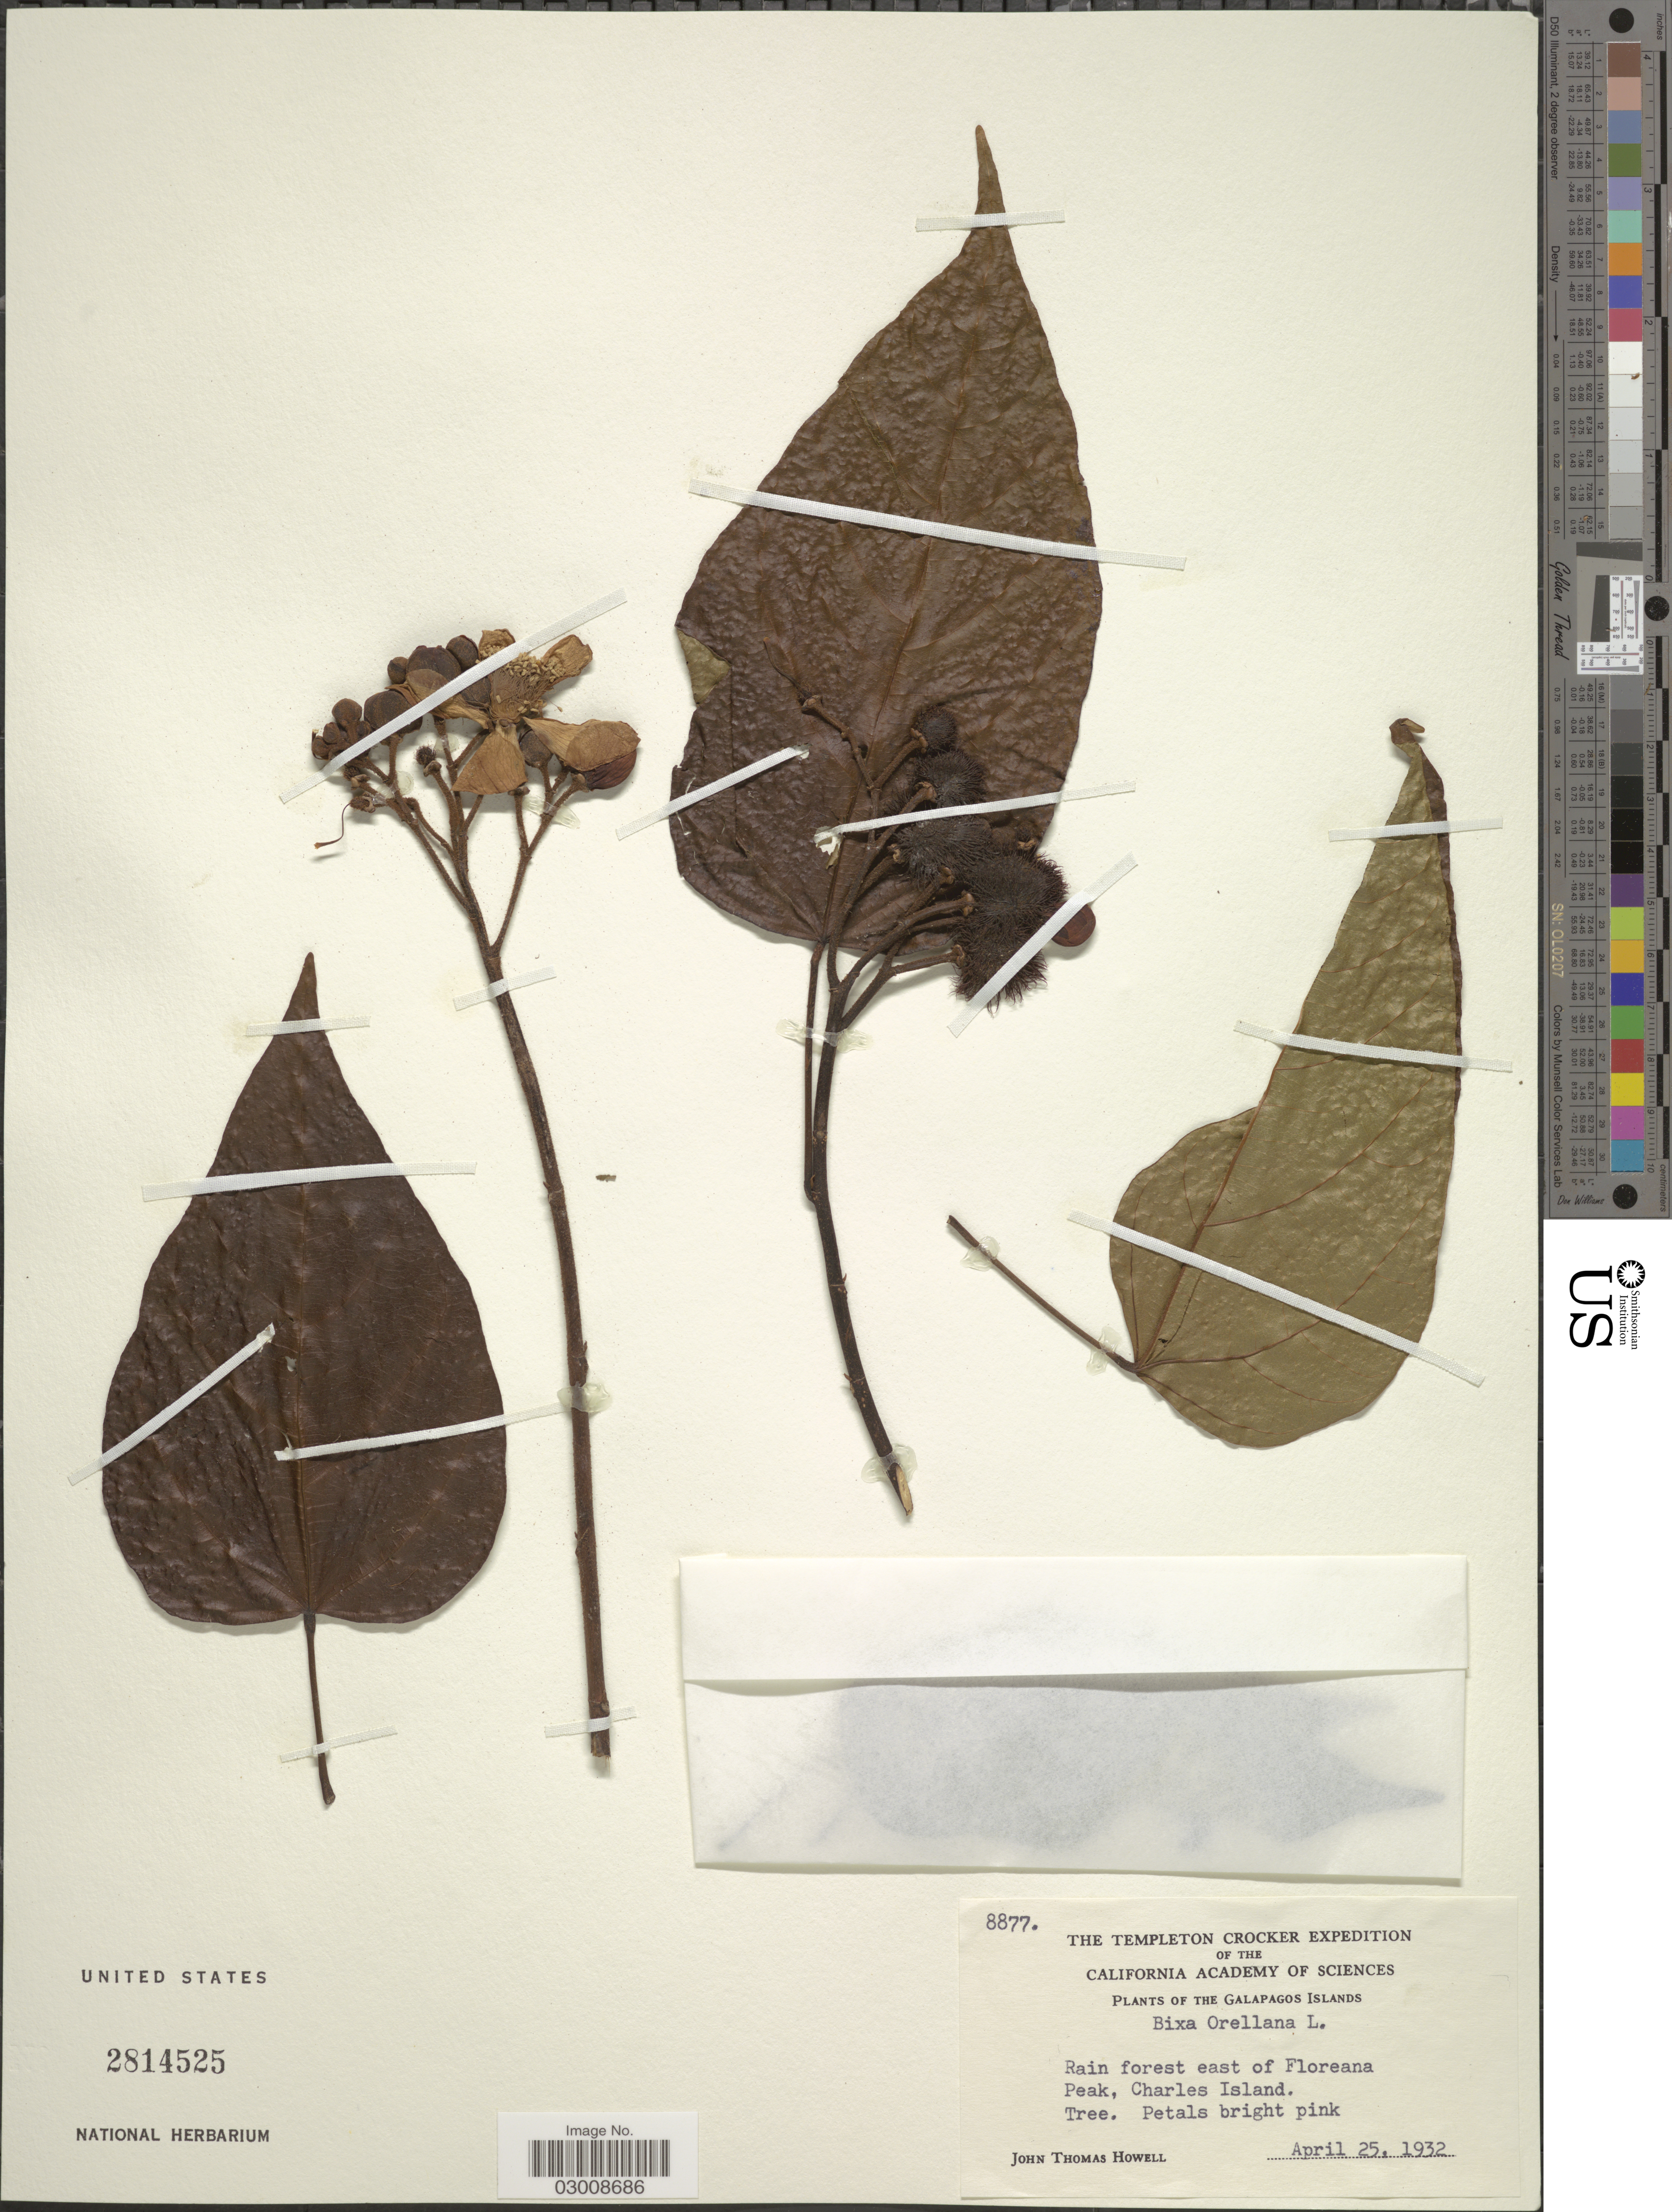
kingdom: Plantae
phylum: Tracheophyta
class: Magnoliopsida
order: Malvales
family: Bixaceae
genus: Bixa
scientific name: Bixa orellana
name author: L.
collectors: J. T. Howell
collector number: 8877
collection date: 1932-04-25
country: Ecuador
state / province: Colón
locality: The Galapagos Islands, Rain forest east of Floreana Peak, Charles Island.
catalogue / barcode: US 2814525